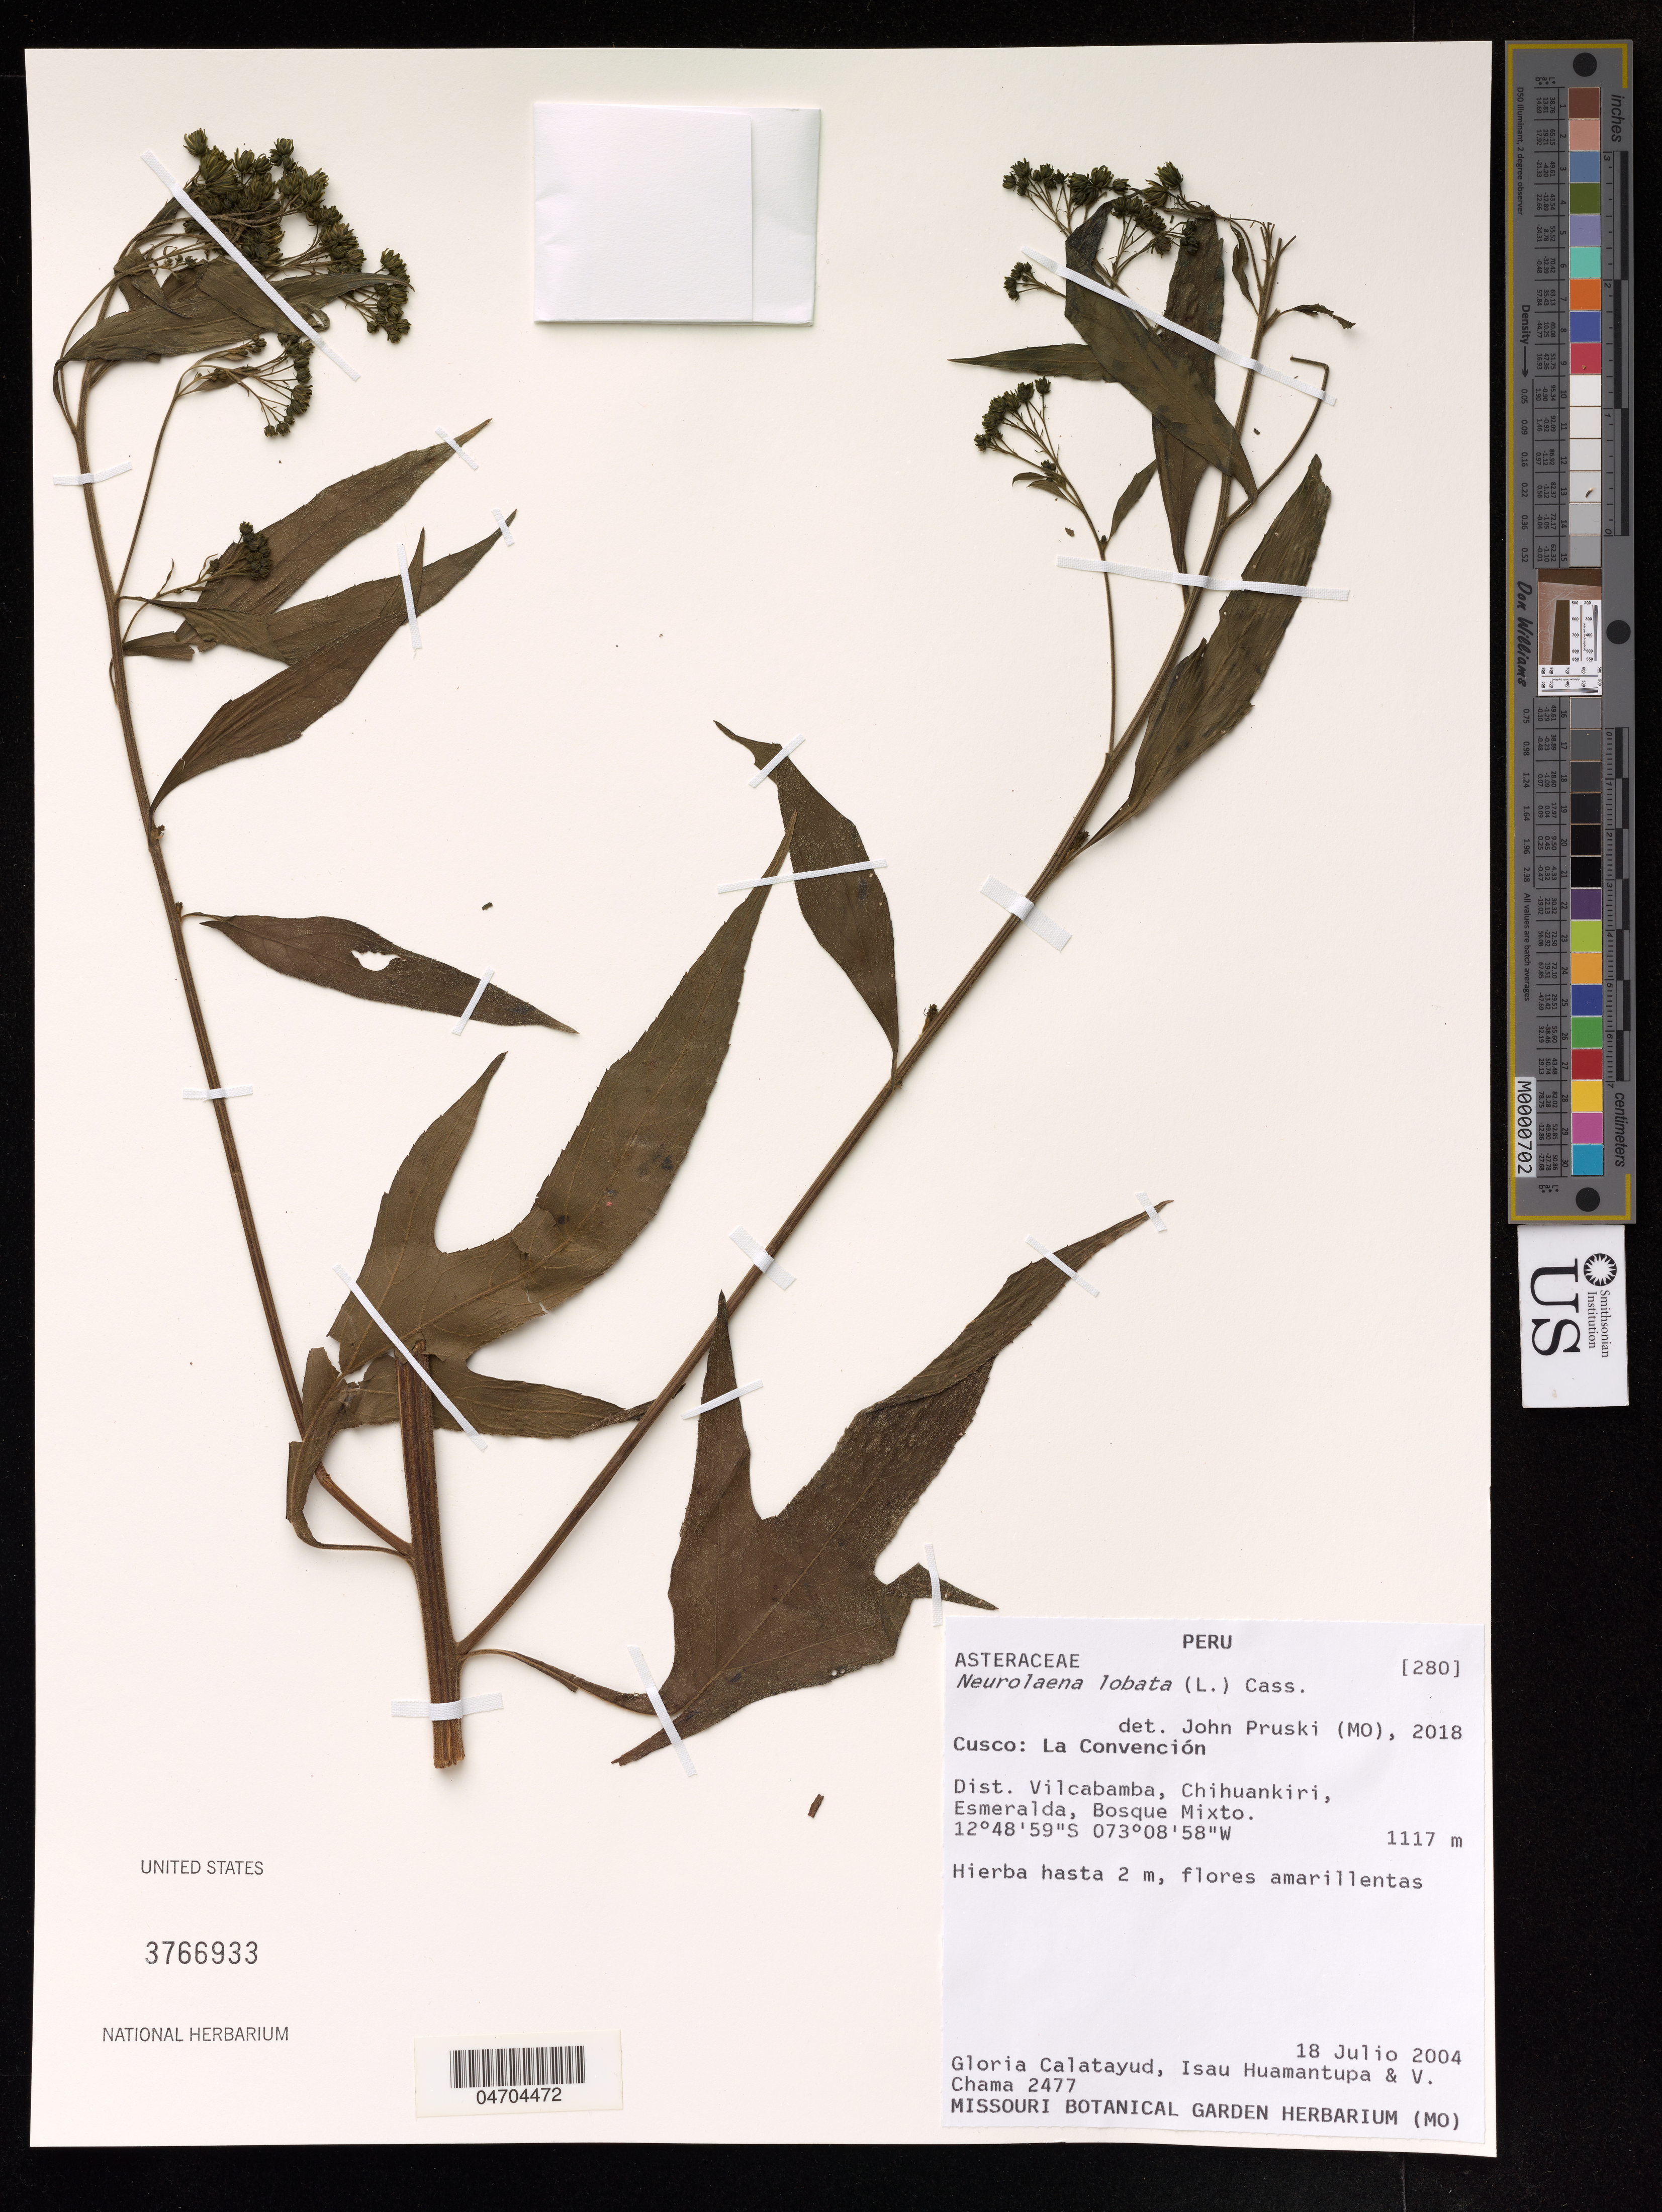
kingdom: Plantae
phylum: Tracheophyta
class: Magnoliopsida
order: Asterales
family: Asteraceae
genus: Neurolaena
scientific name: Neurolaena lobata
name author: (L.) R. Br. ex Cass.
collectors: G. Calatayud, I. Huamantupa & V. Chama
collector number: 2477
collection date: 2004-07-18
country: Peru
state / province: Cusco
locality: La Convención. Dist. Vilcabamba, Chihuankiri, Esmeralda.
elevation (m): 1117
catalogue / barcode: US 3766933